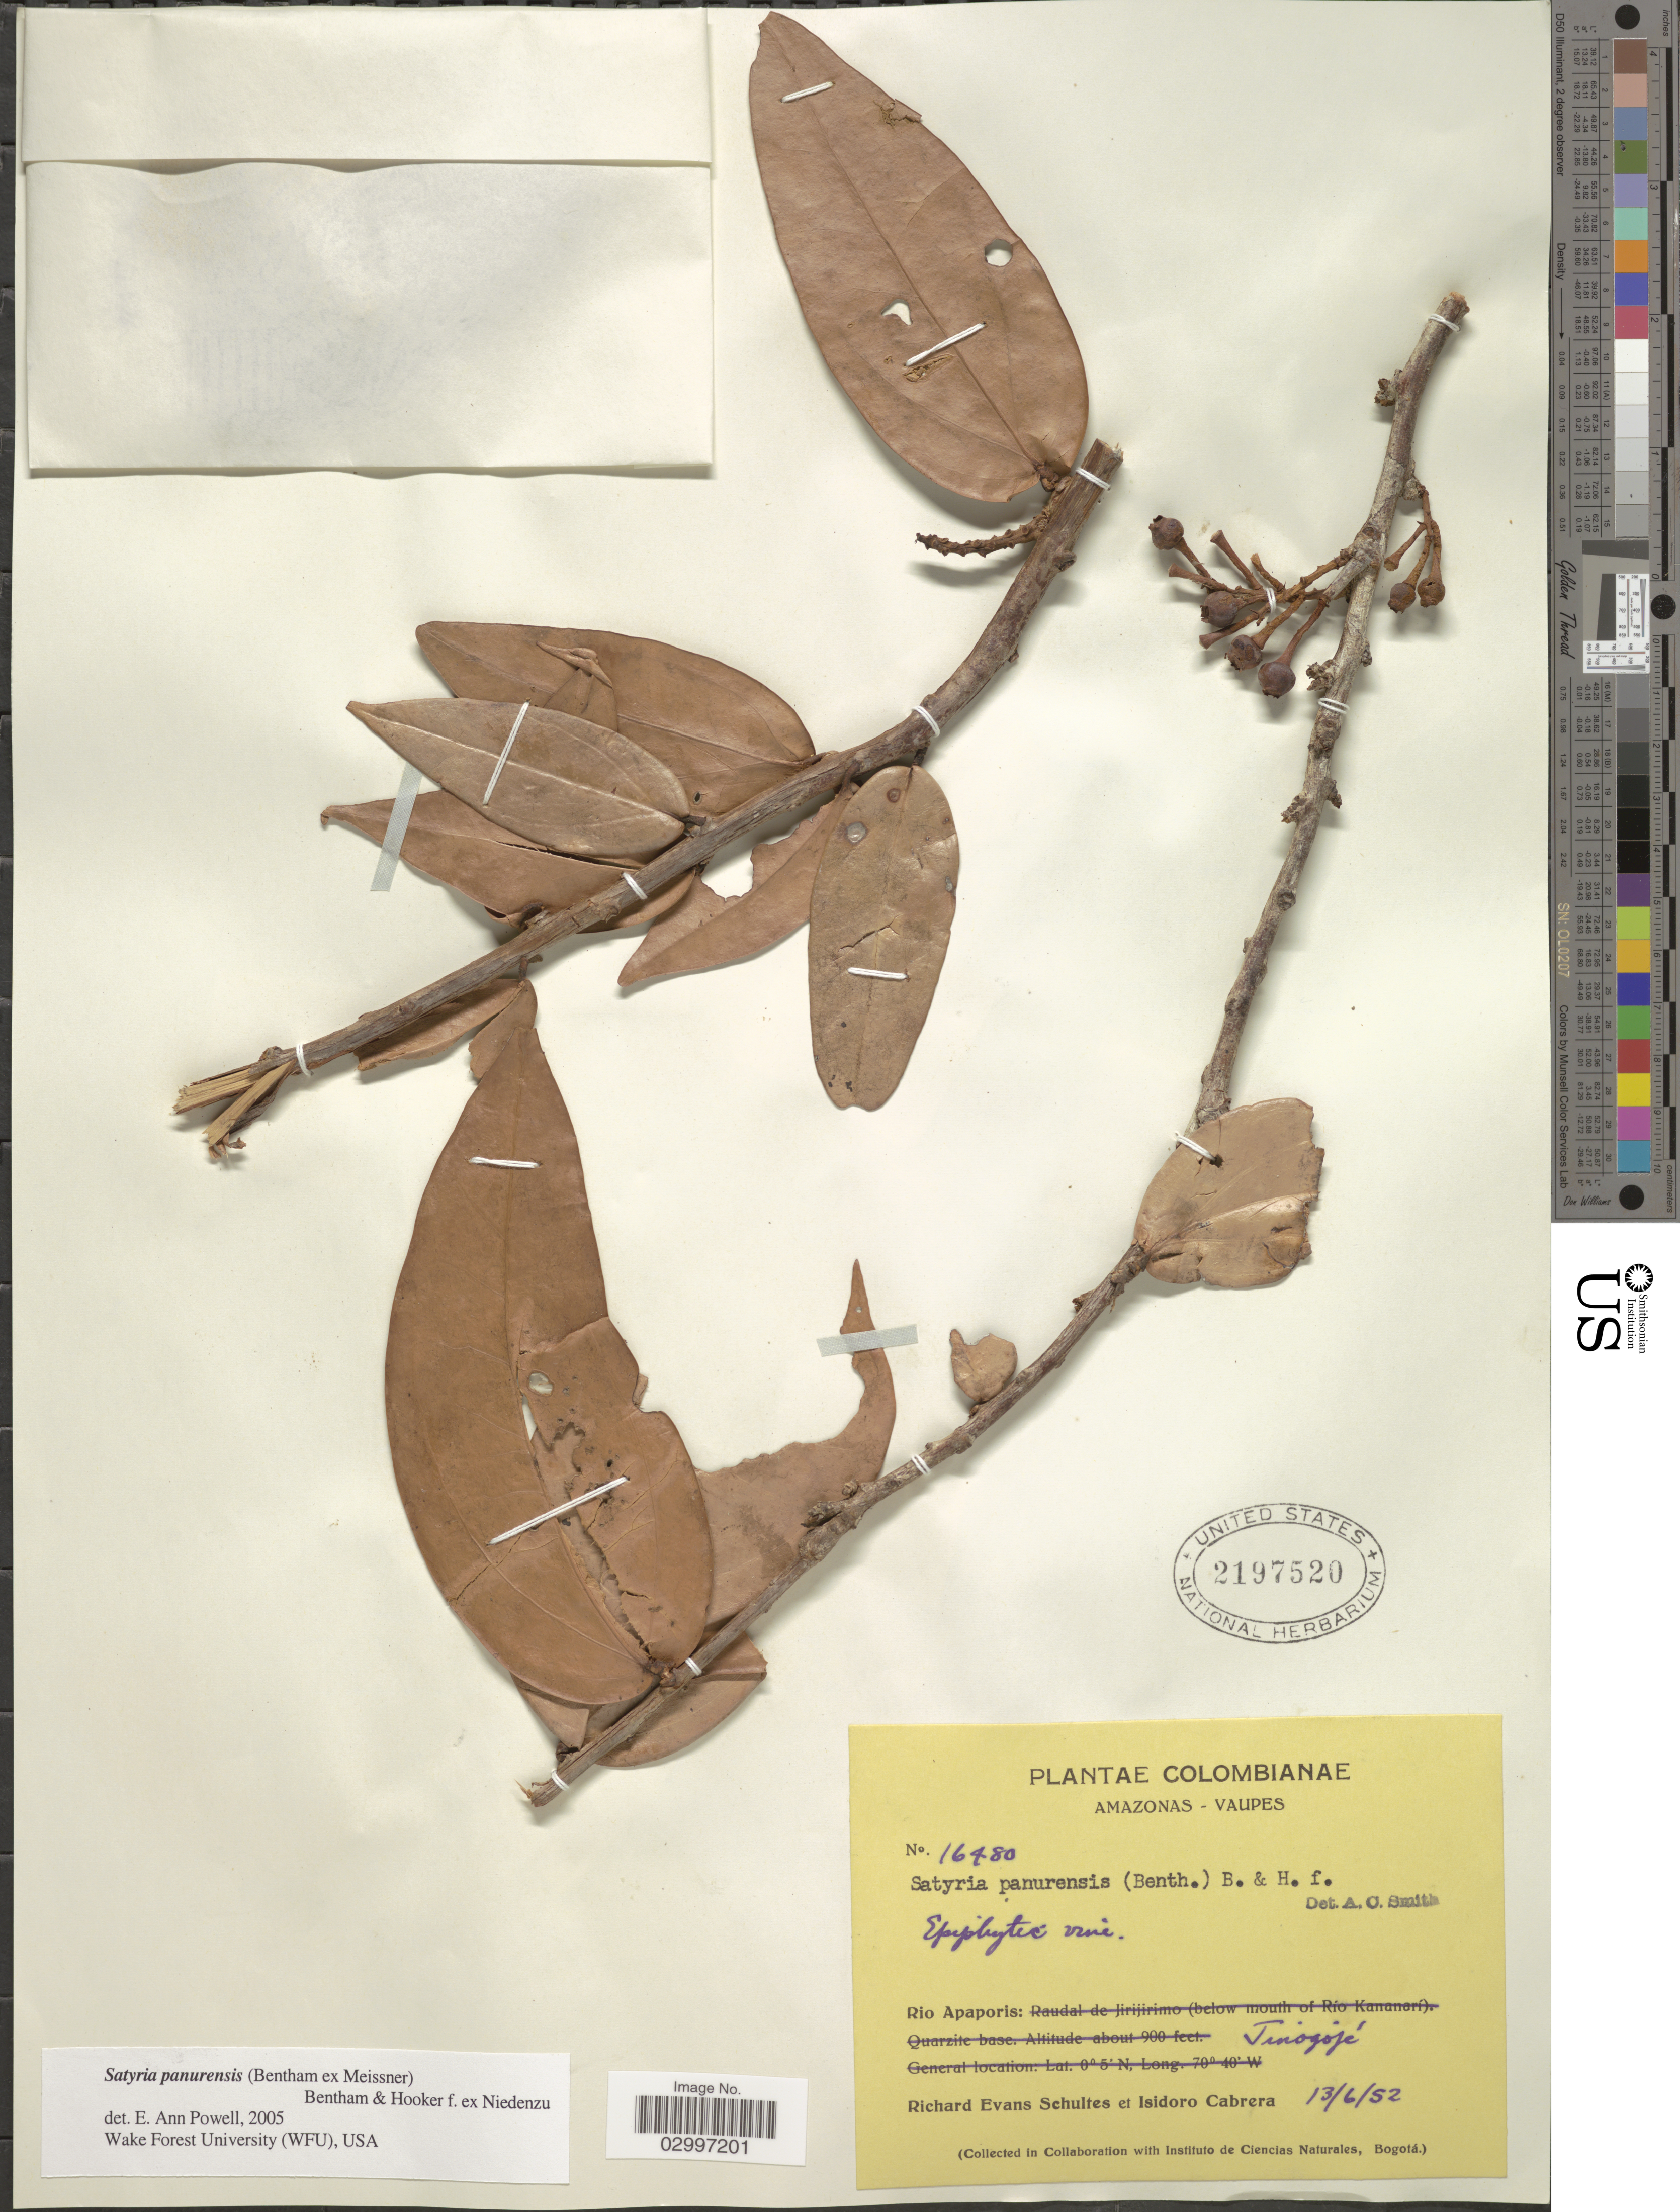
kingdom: Plantae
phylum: Tracheophyta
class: Magnoliopsida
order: Ericales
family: Ericaceae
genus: Satyria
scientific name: Satyria panurensis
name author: (Benth. ex Meisn.) Benth. & Hook. f. ex Nied.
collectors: R. E. Schultes & I. Cabrera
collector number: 16480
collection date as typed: Transcribed d/m/y: 13/6/52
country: Colombia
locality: Amazonas-Vaupes, Río Apaporis: Jinogojé.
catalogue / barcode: US 2197520